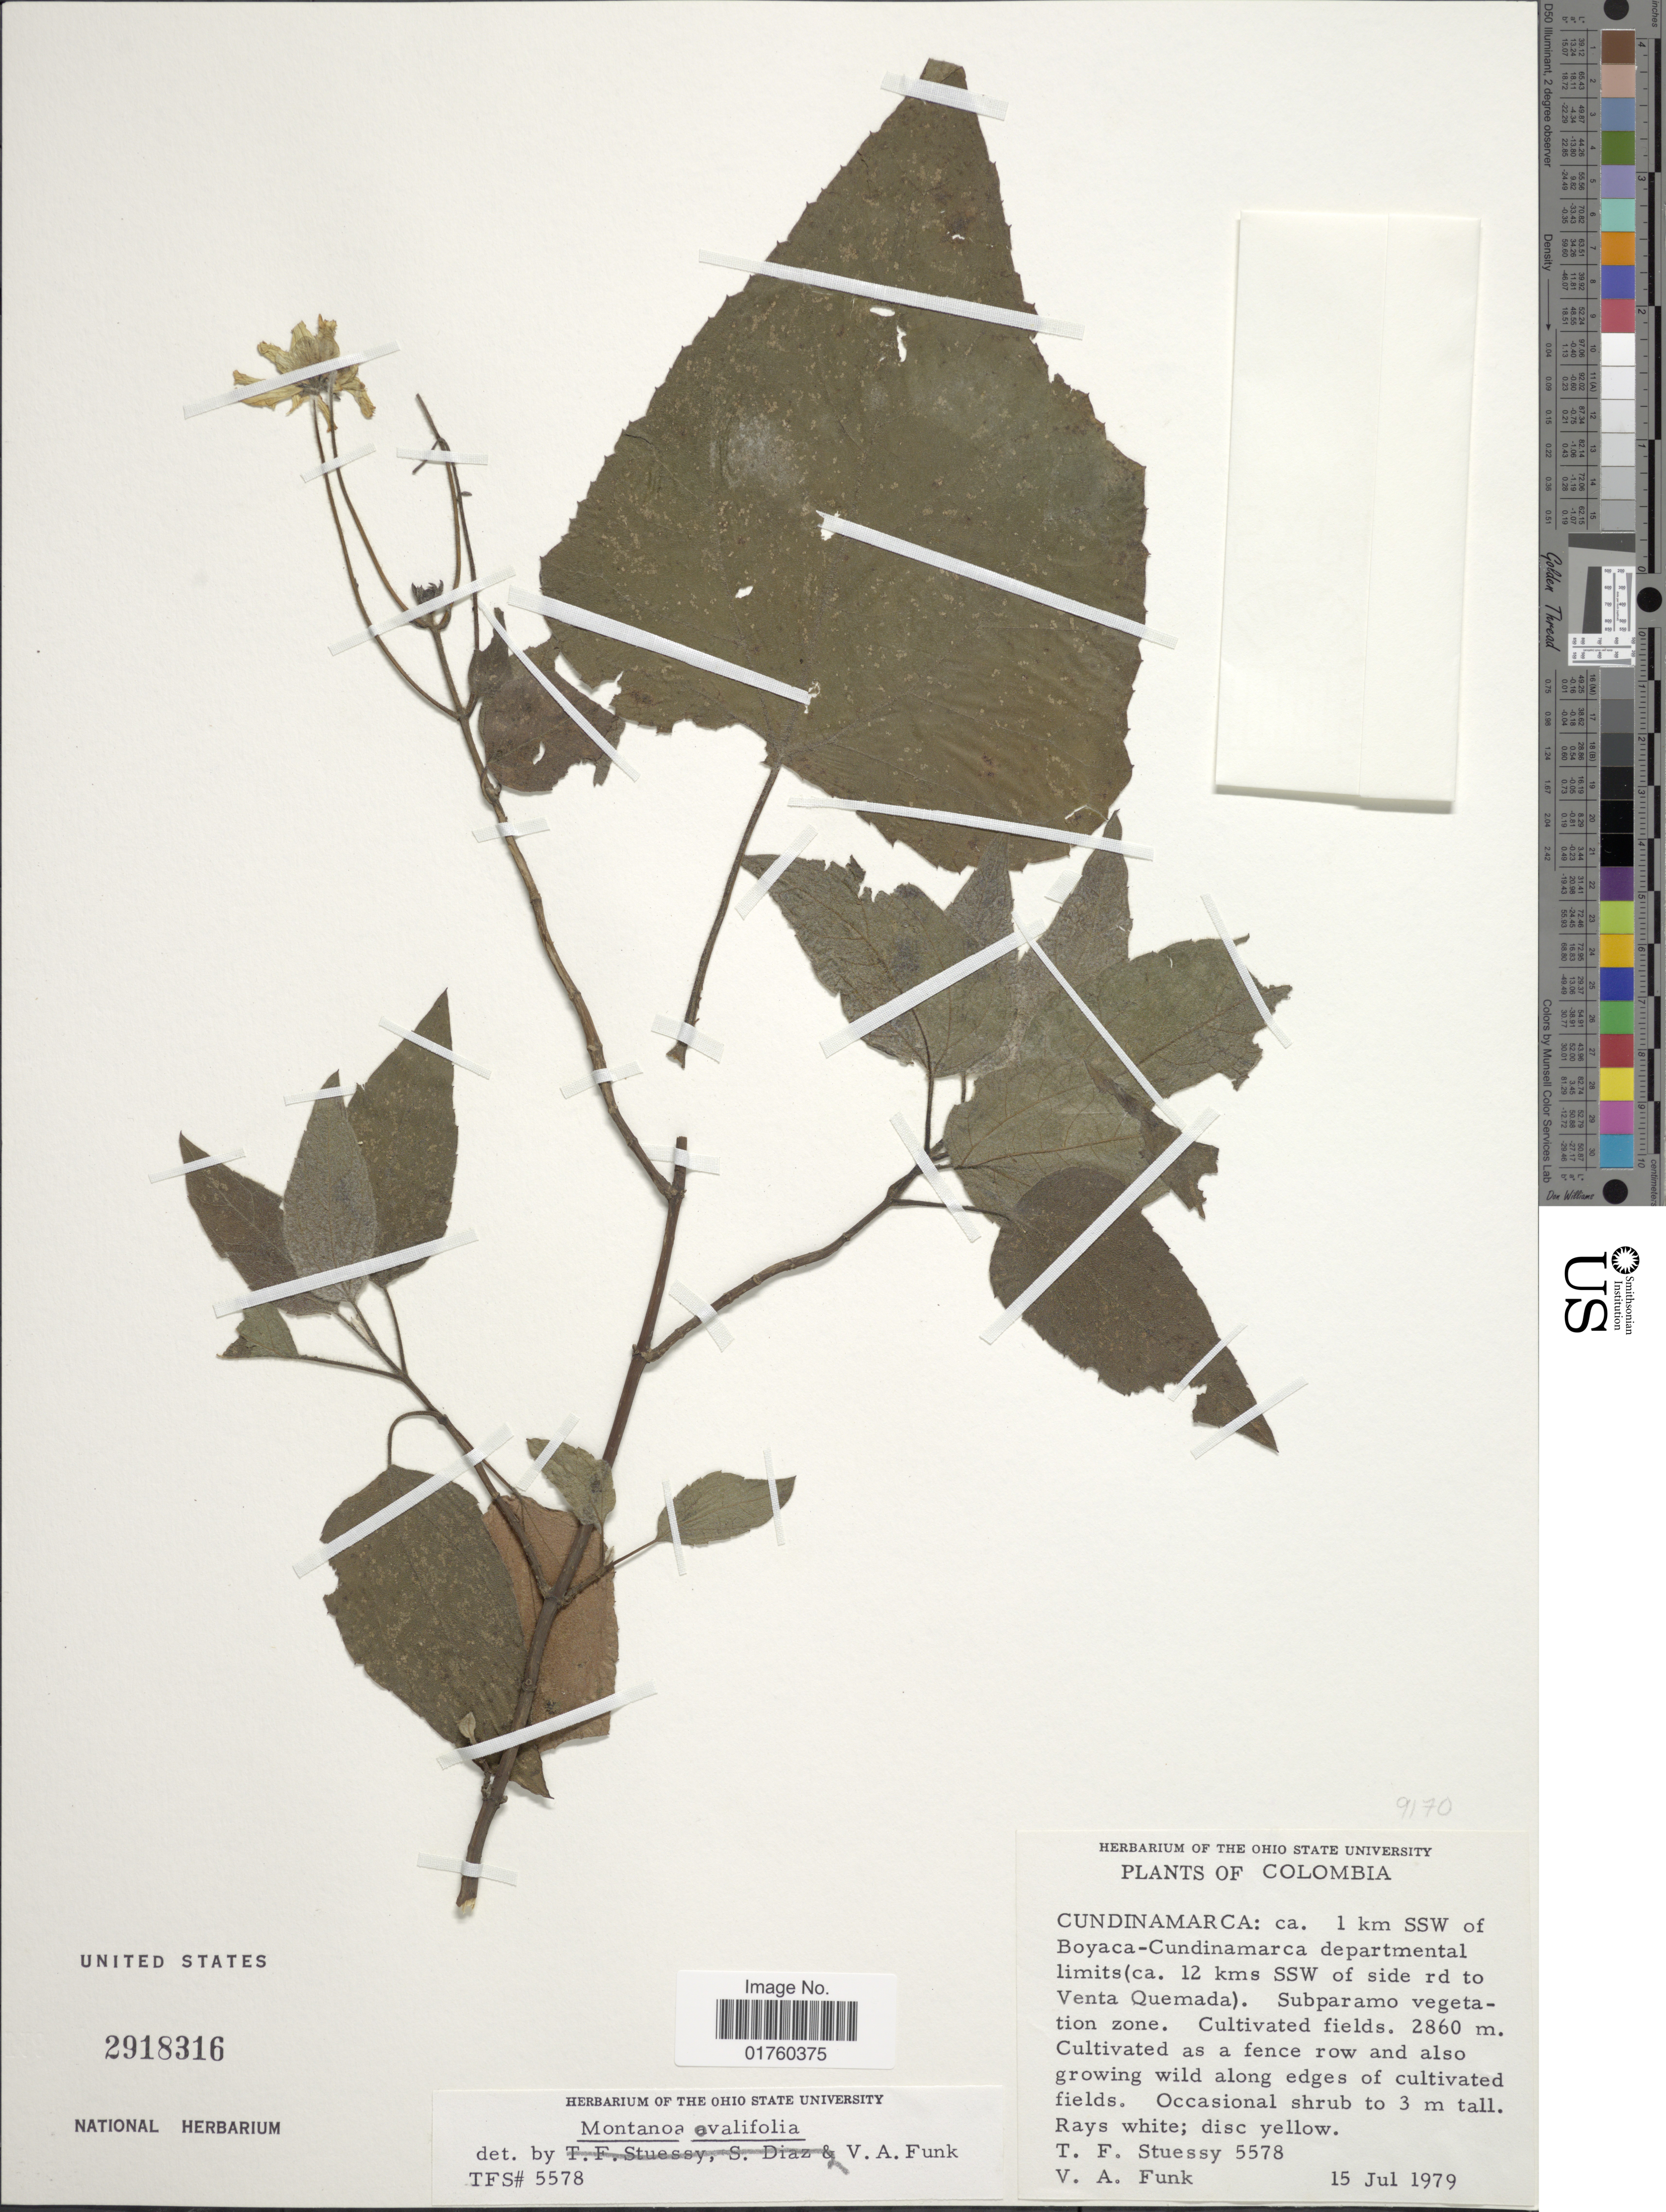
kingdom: Plantae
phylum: Tracheophyta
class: Magnoliopsida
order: Asterales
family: Asteraceae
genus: Montanoa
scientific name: Montanoa ovalifolia subsp. ovalifolia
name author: DC.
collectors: T. Steussy & V. Funk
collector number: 5578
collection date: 1979-07-15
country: Colombia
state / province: Cundinamarca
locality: Ca. 1 km SSw of Boyaca-Cundinamarca departmental limits (ca. 12 kms SSW of side rd to Venta Quemada)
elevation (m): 2860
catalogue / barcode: US 2918316